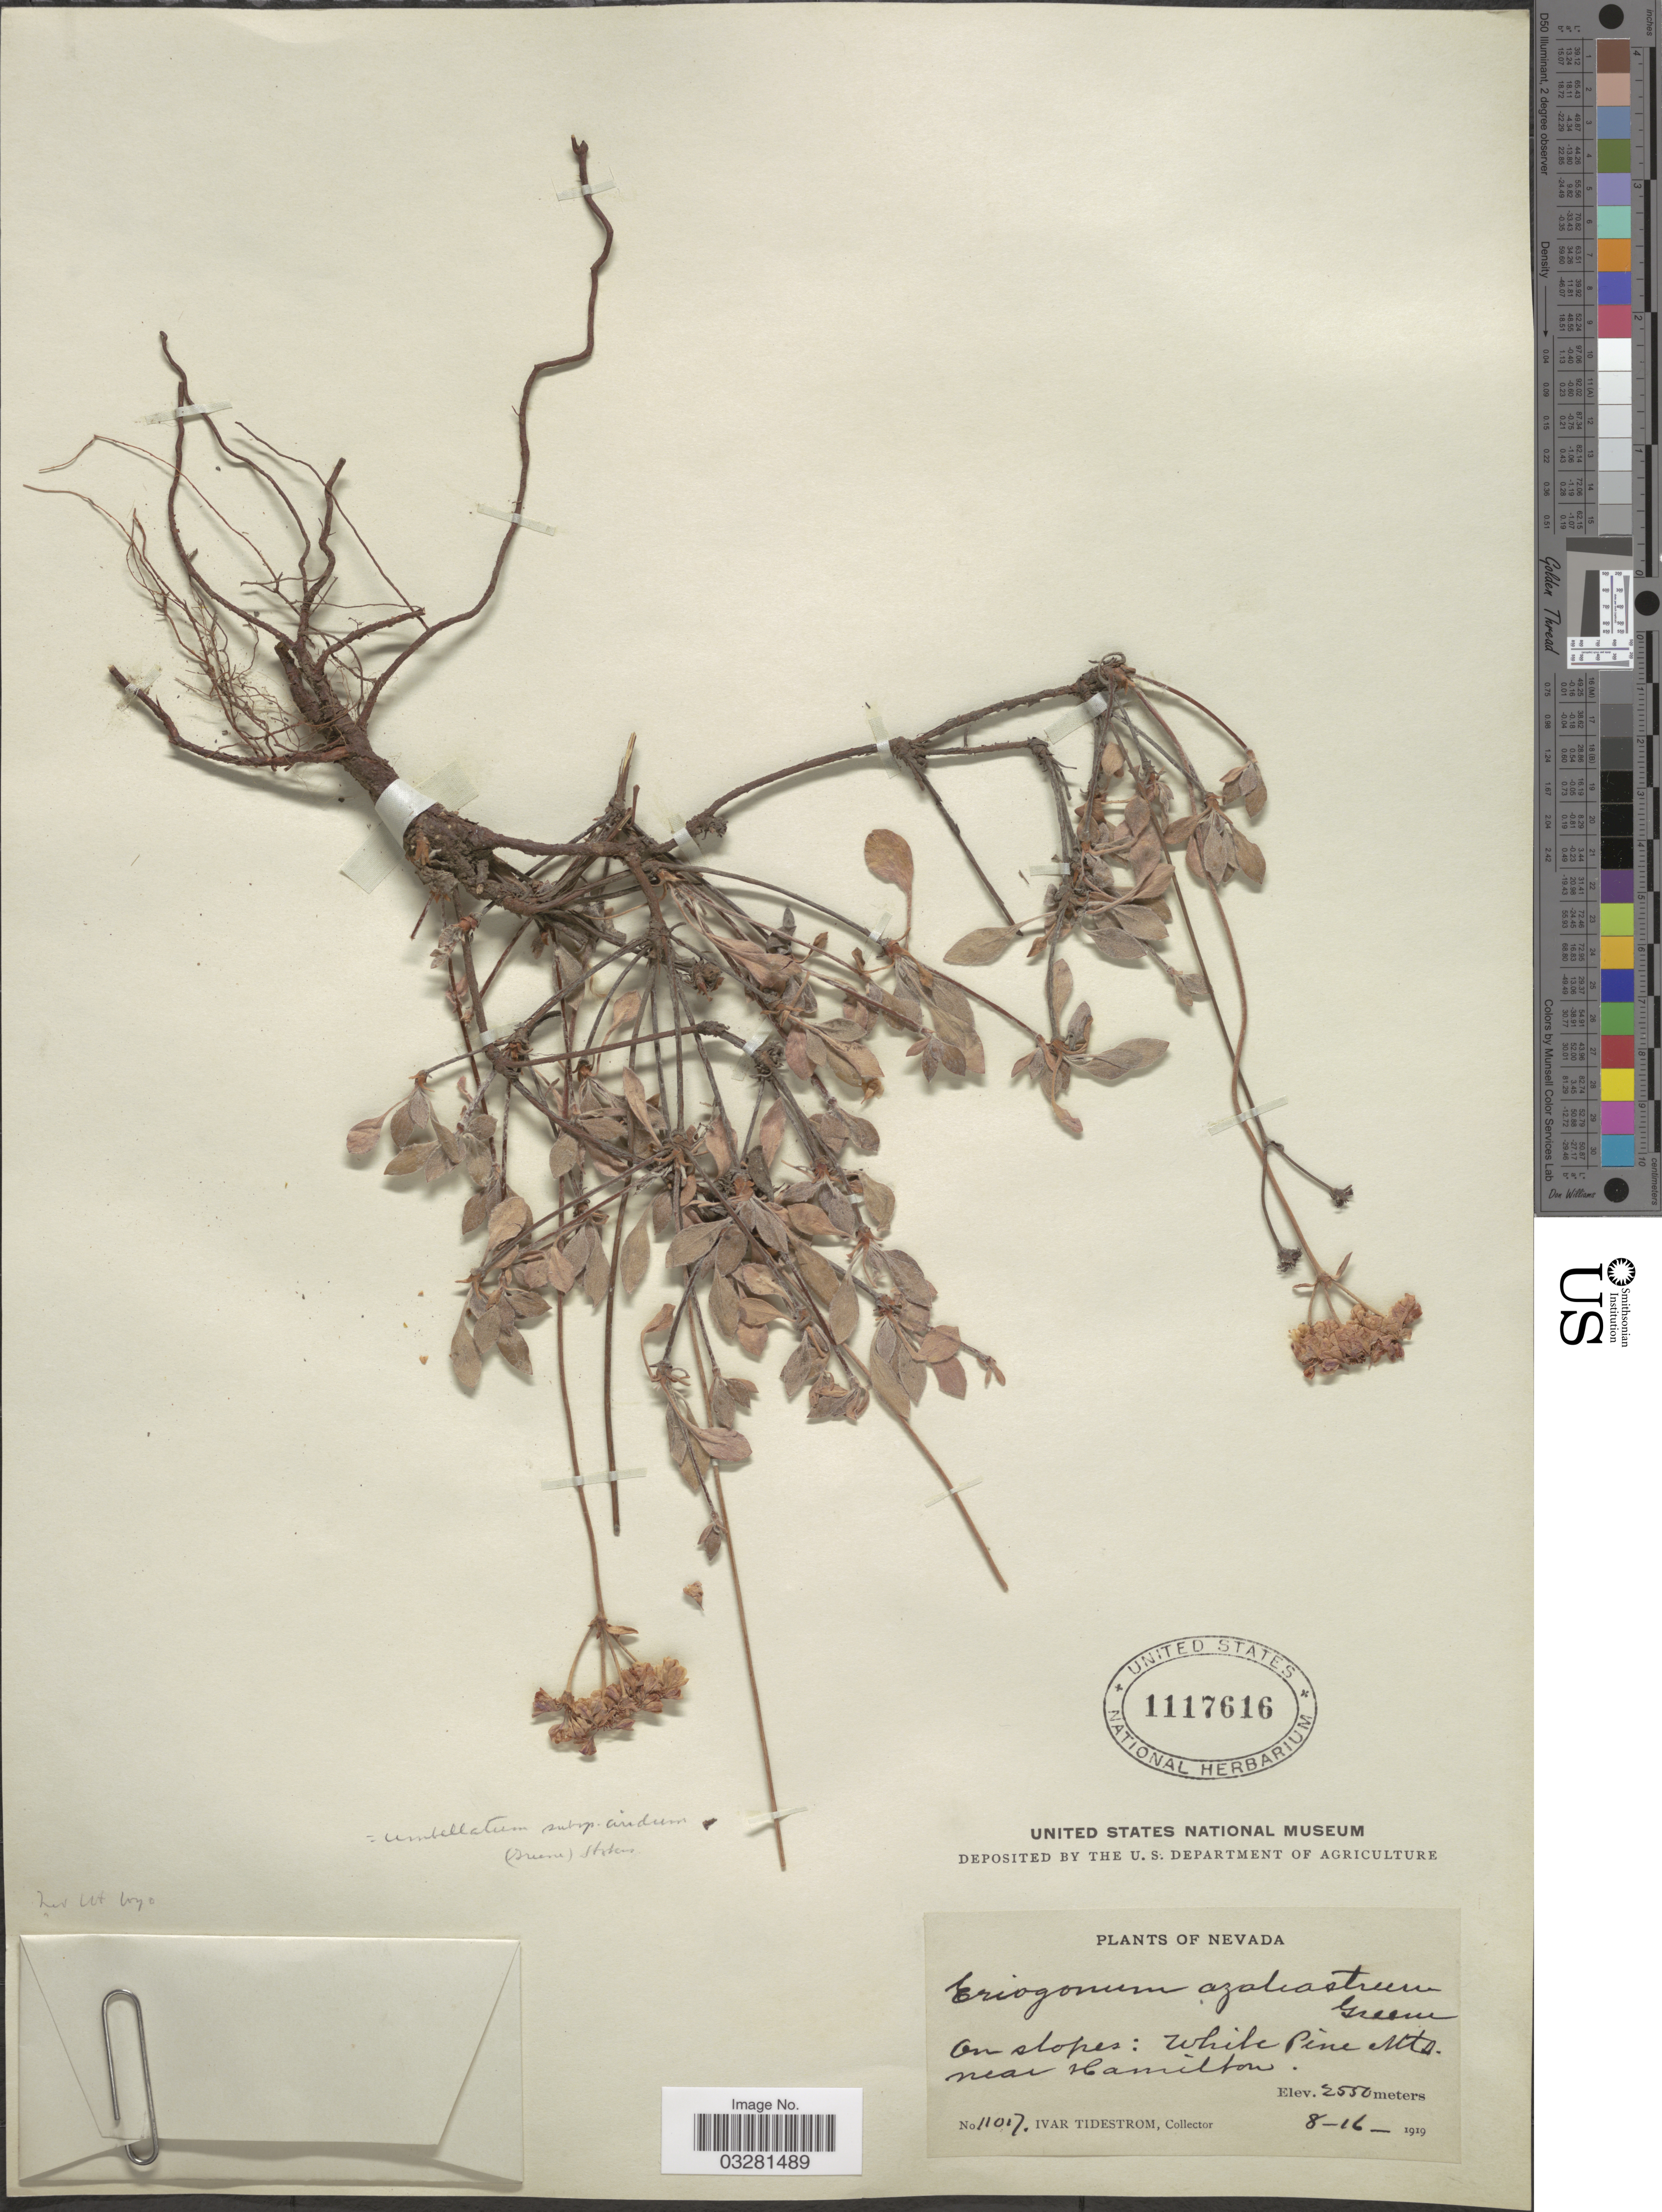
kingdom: Plantae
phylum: Tracheophyta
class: Magnoliopsida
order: Caryophyllales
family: Polygonaceae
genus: Eriogonum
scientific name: Eriogonum umbellatum var. aridum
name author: (S.W. Greene) C.L. Hitchc.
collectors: I. F. Tidestrom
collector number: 11017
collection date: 1919-08-16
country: United States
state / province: Nevada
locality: On slopes: White Pine Mts., near Hamilton.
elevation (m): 2550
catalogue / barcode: US 1117616